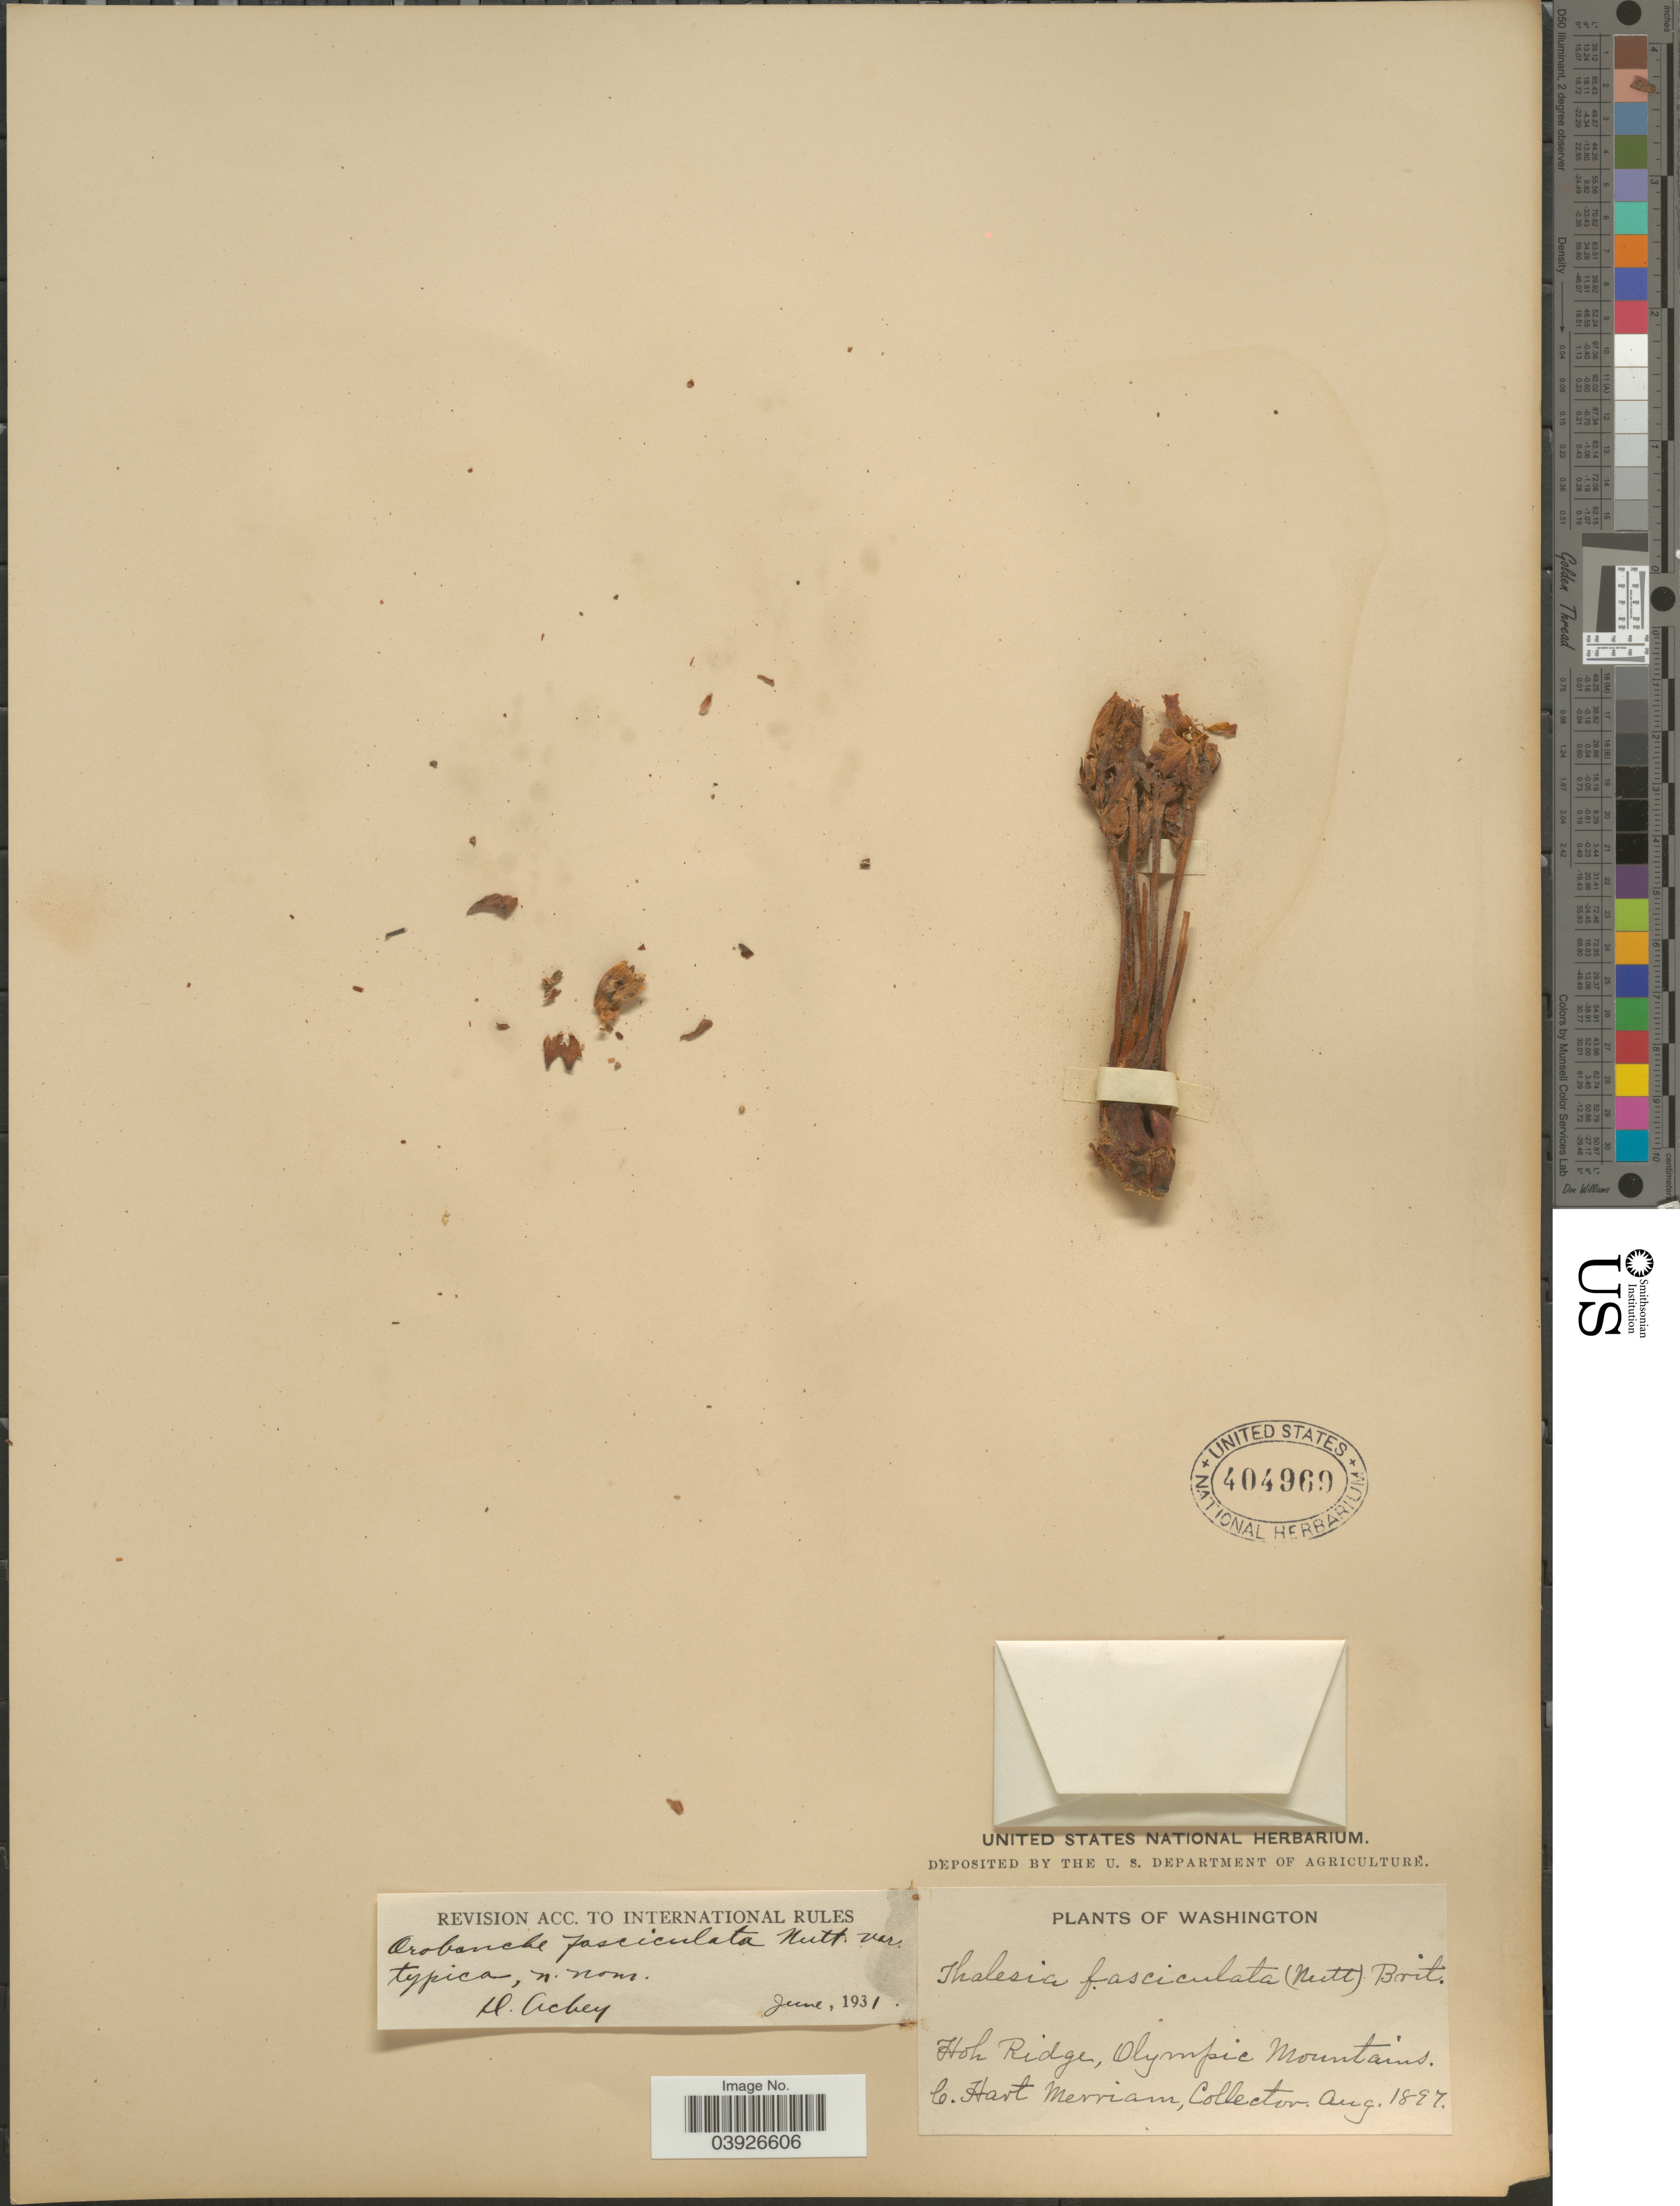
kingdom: Plantae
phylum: Tracheophyta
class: Magnoliopsida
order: Lamiales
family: Orobanchaceae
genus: Aphyllon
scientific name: Aphyllon fasciculatum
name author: (Nutt.) Torr. & A. Gray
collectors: C. Merriam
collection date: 1897-08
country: United States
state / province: Washington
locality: Hoh Ridge, Olympic Mountains.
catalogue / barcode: US 404969